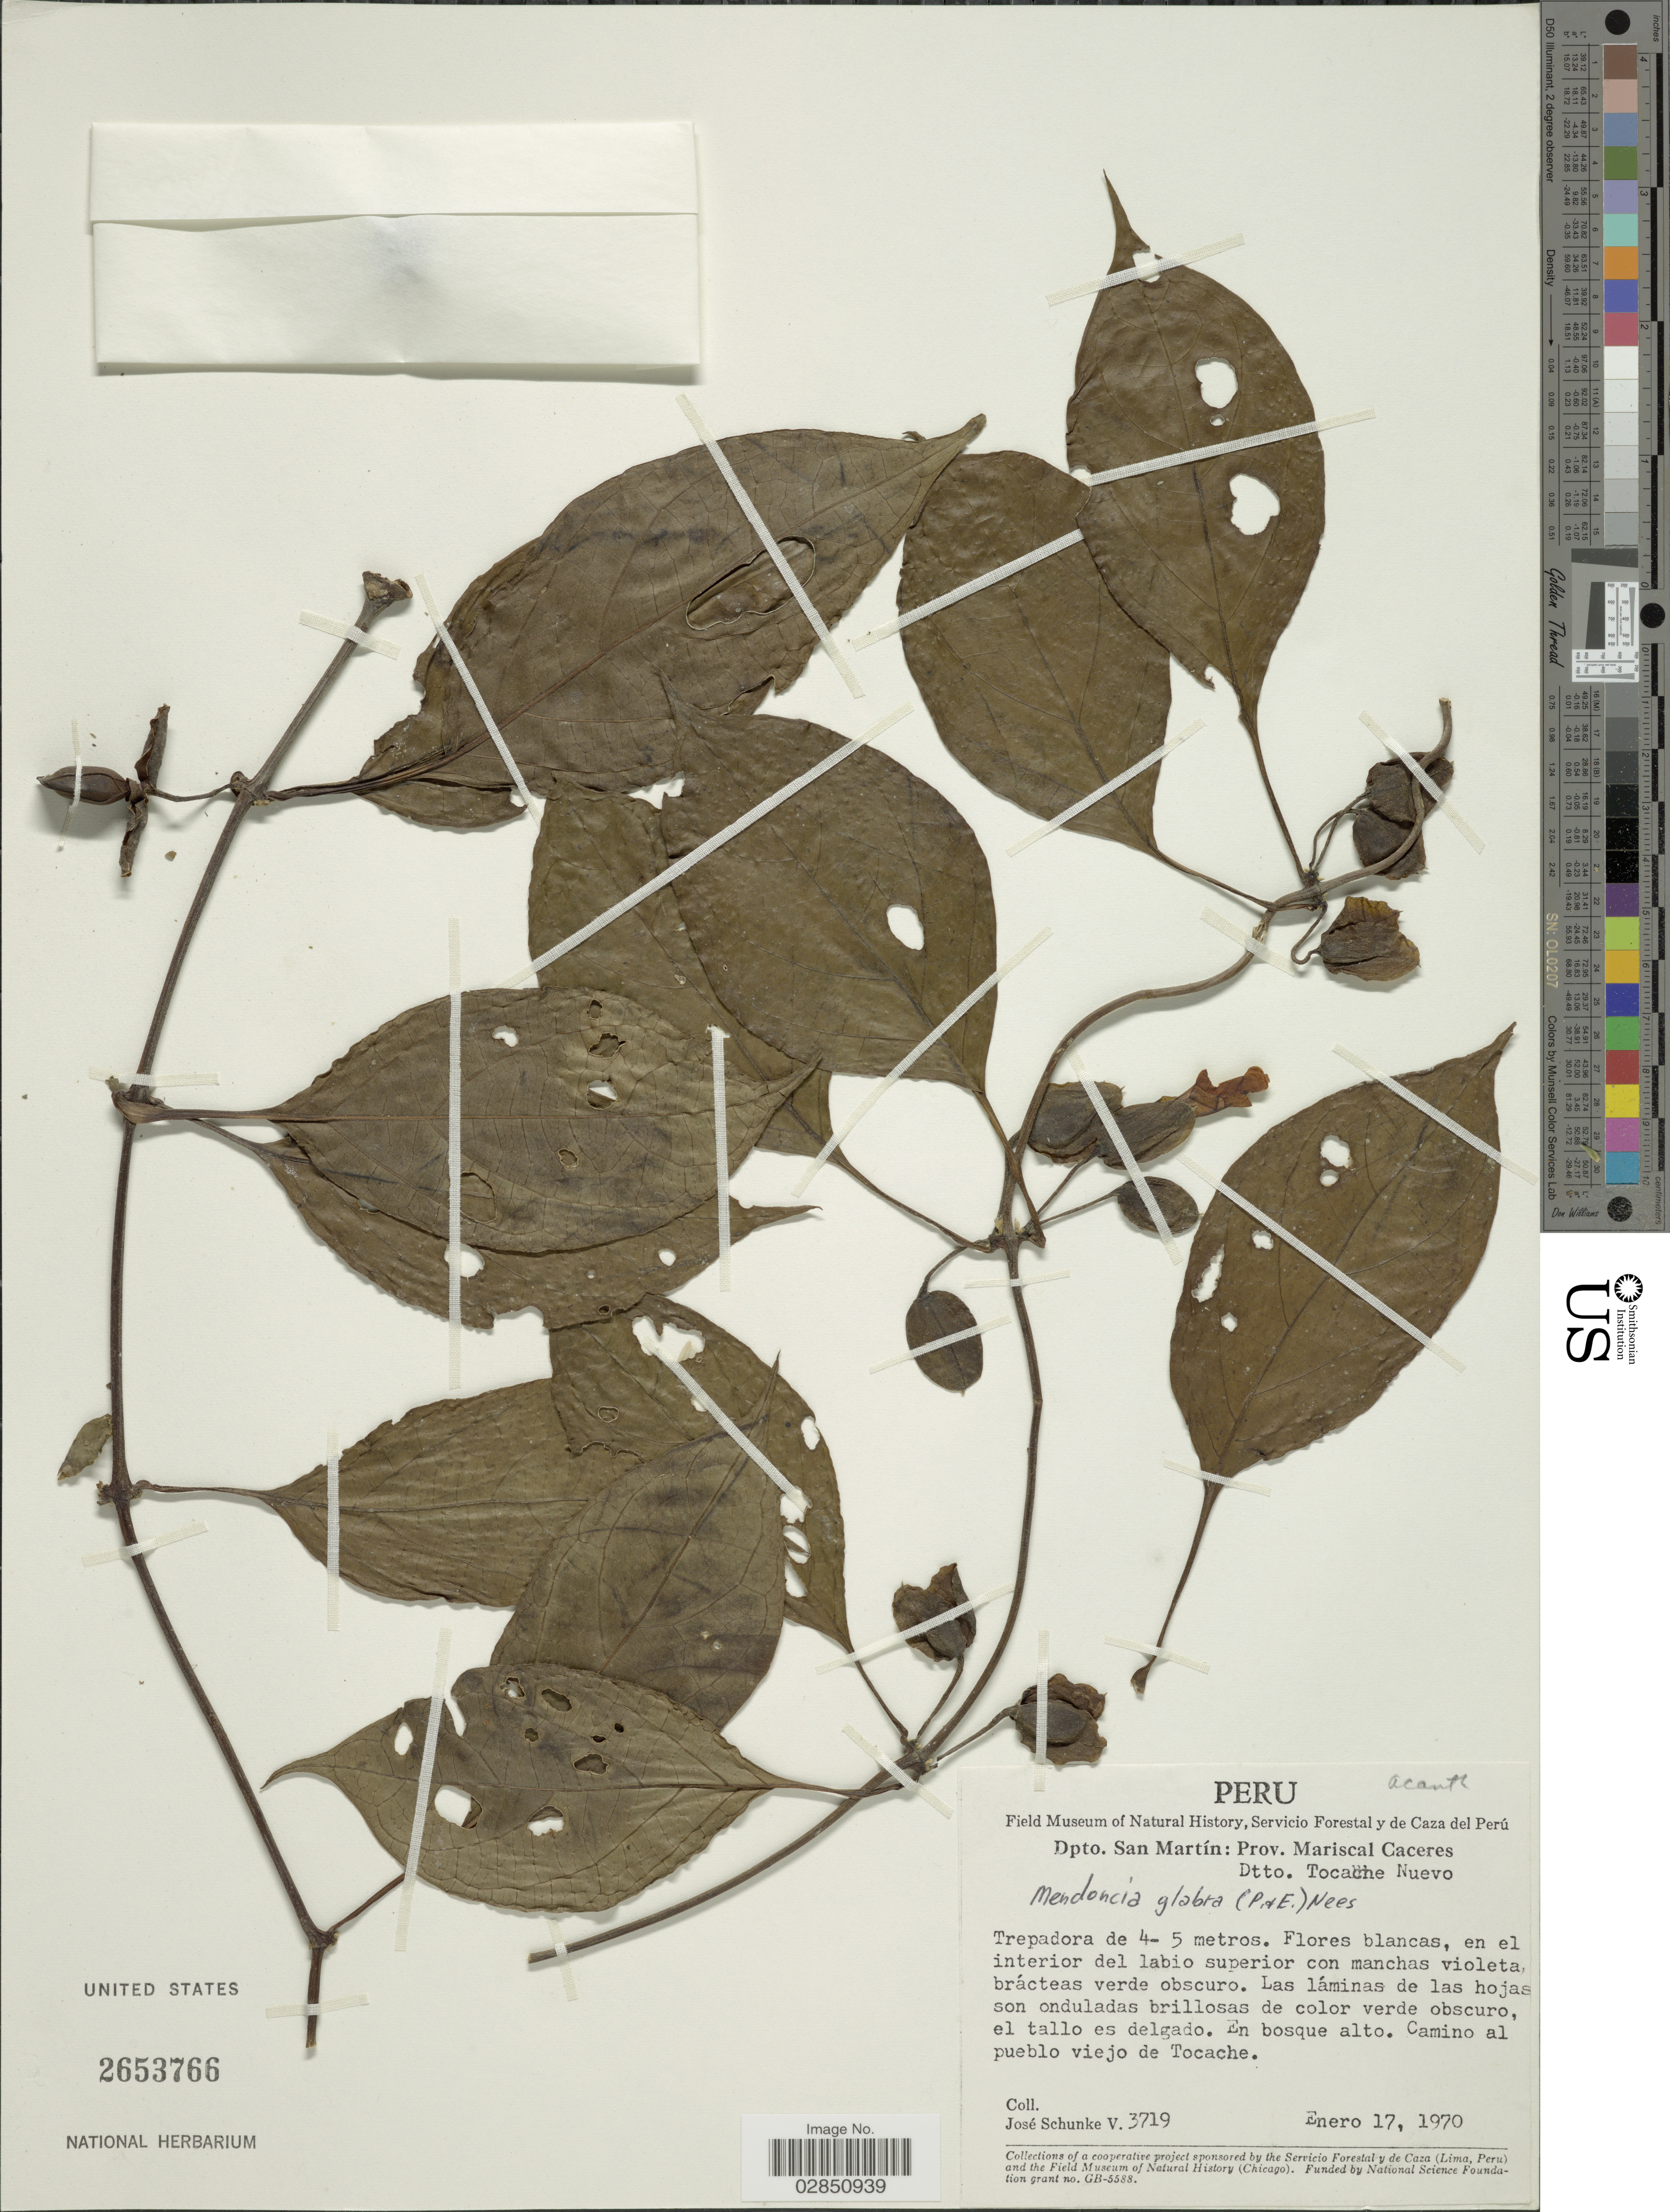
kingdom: Plantae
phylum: Tracheophyta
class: Magnoliopsida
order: Lamiales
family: Acanthaceae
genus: Mendoncia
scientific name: Mendoncia glabra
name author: (Poepp. & Endl.) Nees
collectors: J. Schunke Vigo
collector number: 3719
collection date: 1970-01-17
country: Peru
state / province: San Martín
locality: Dpto. San Martín, Prov. Mariscal Caceres, Dtto. Tocache Nuevo, Camino al pueblo viejo de Tocache.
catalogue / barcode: US 2653766